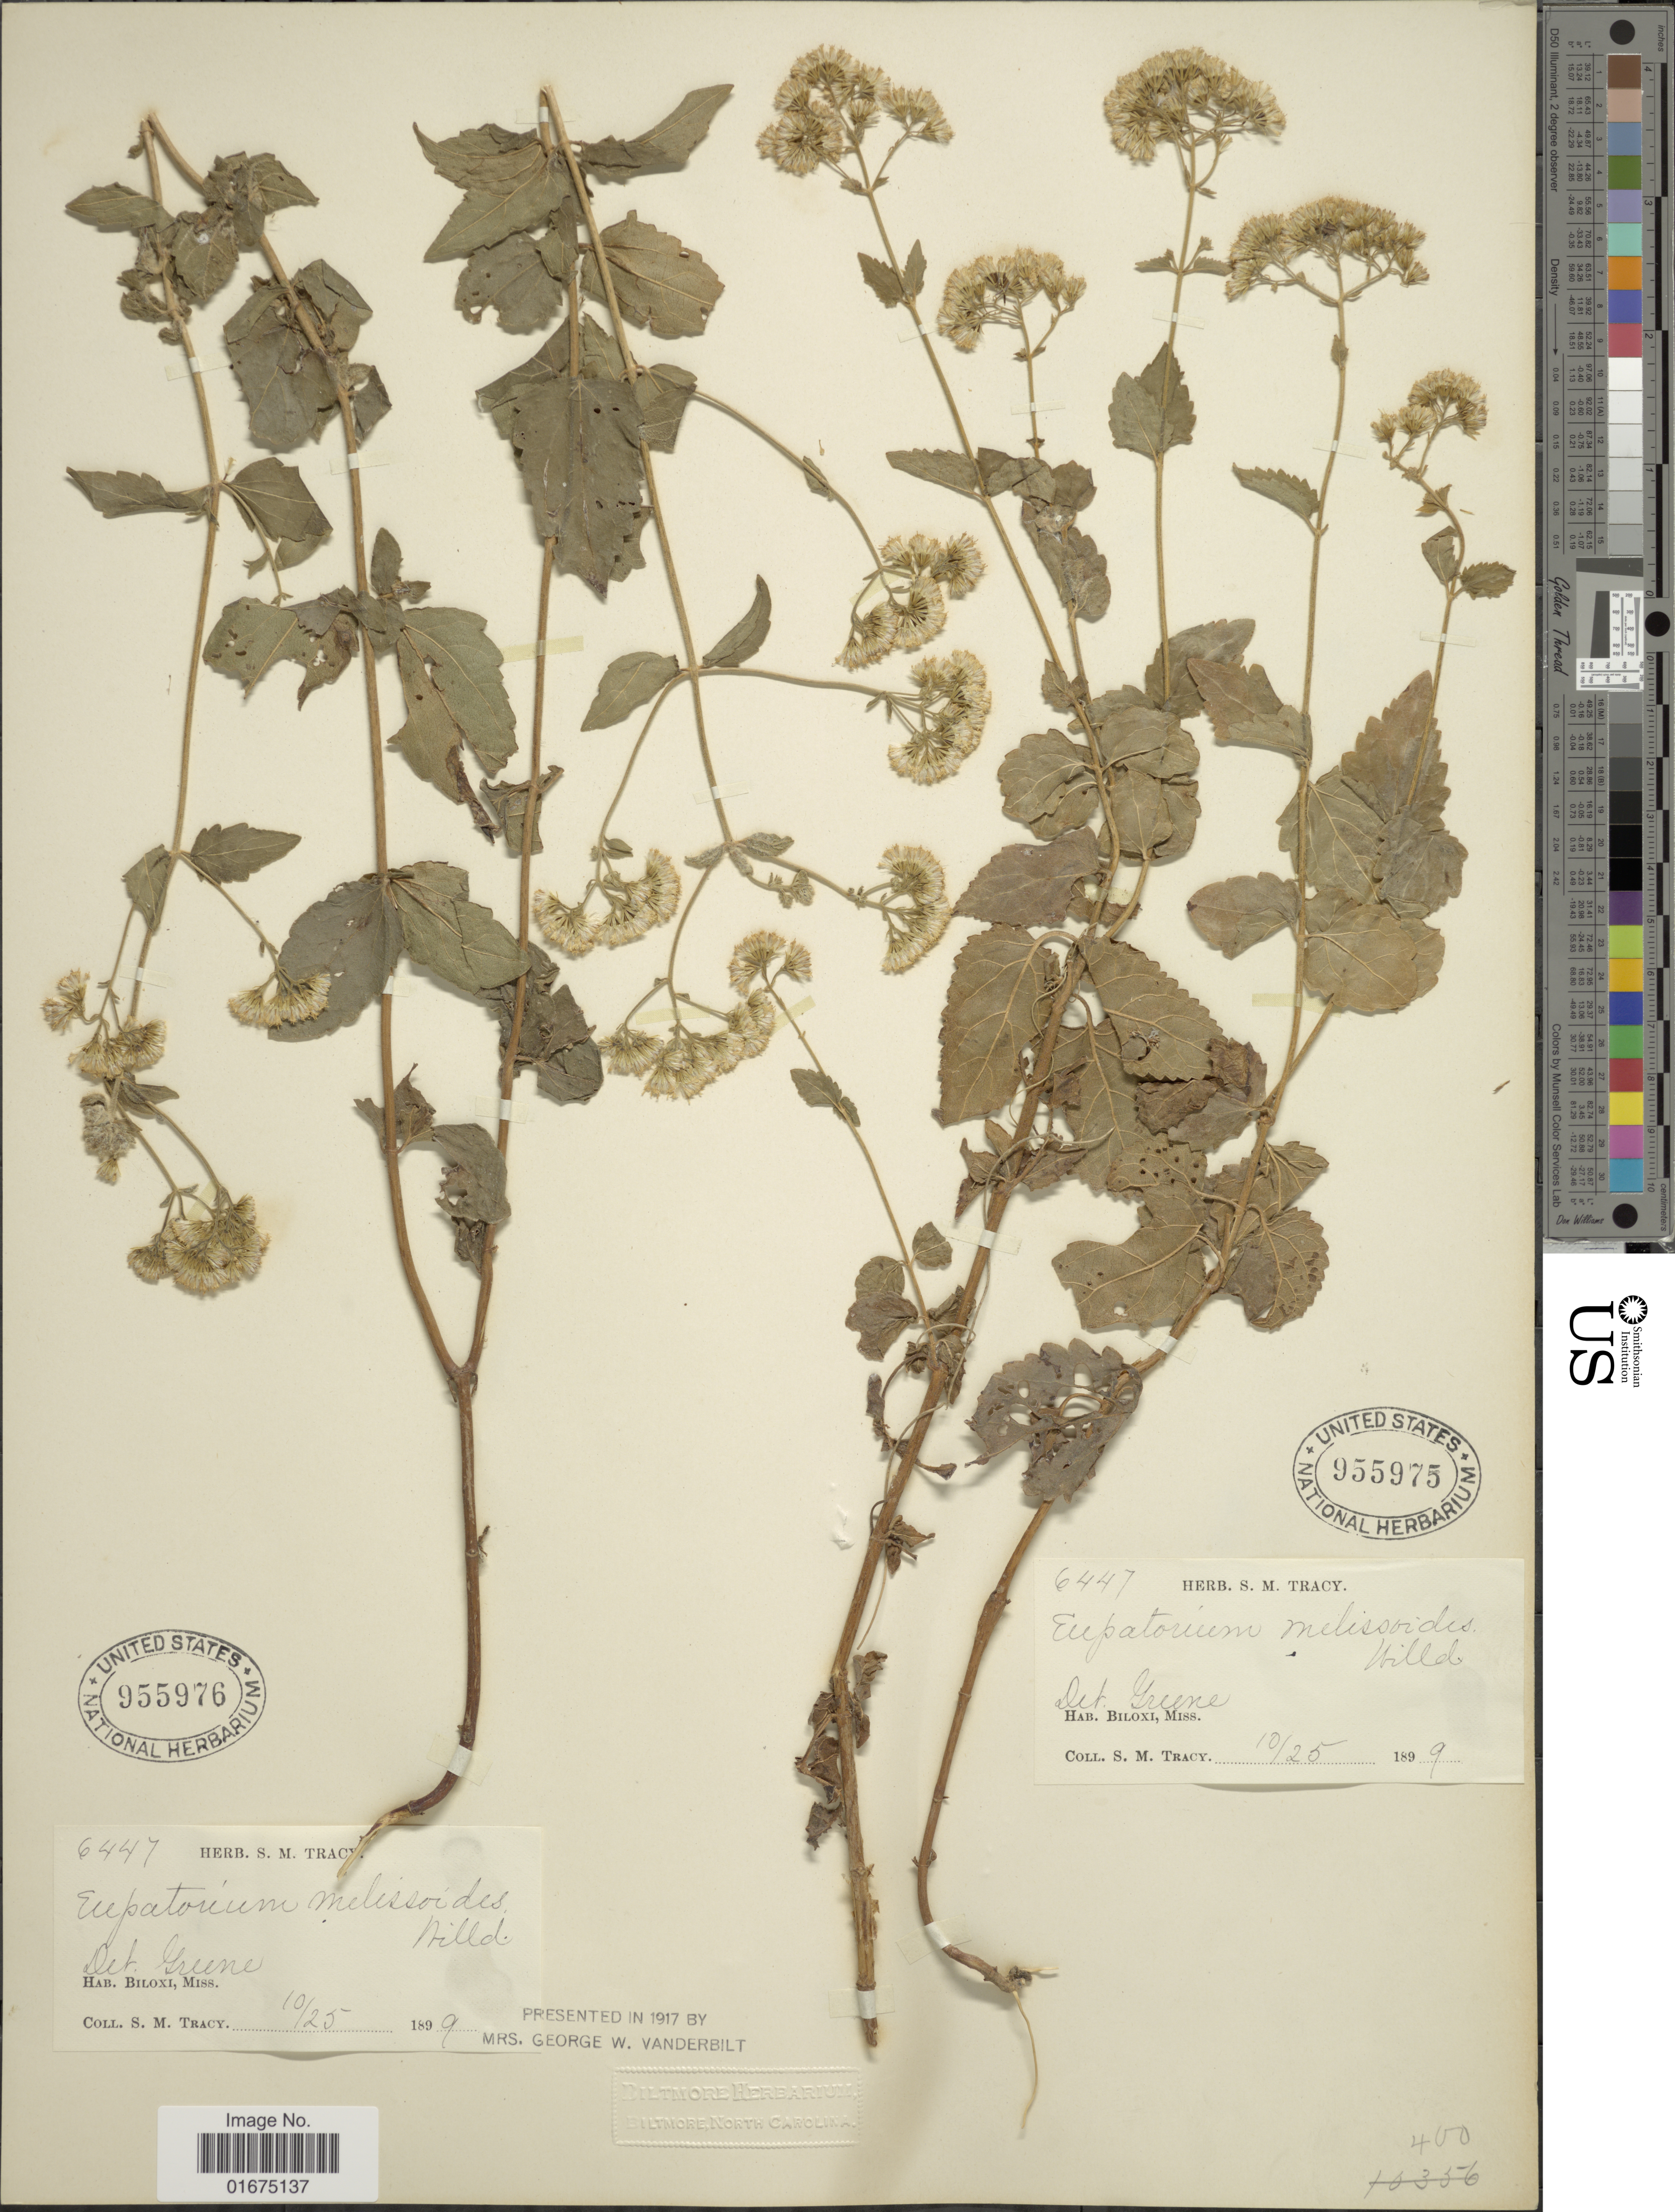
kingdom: Plantae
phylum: Tracheophyta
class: Magnoliopsida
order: Asterales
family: Asteraceae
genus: Ageratina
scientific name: Ageratina aromatica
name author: (L.) Spach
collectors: S. M. Tracy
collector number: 6447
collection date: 1898-10-25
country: United States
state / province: Mississippi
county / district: Harrison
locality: Biloxi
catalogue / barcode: US 955975-2